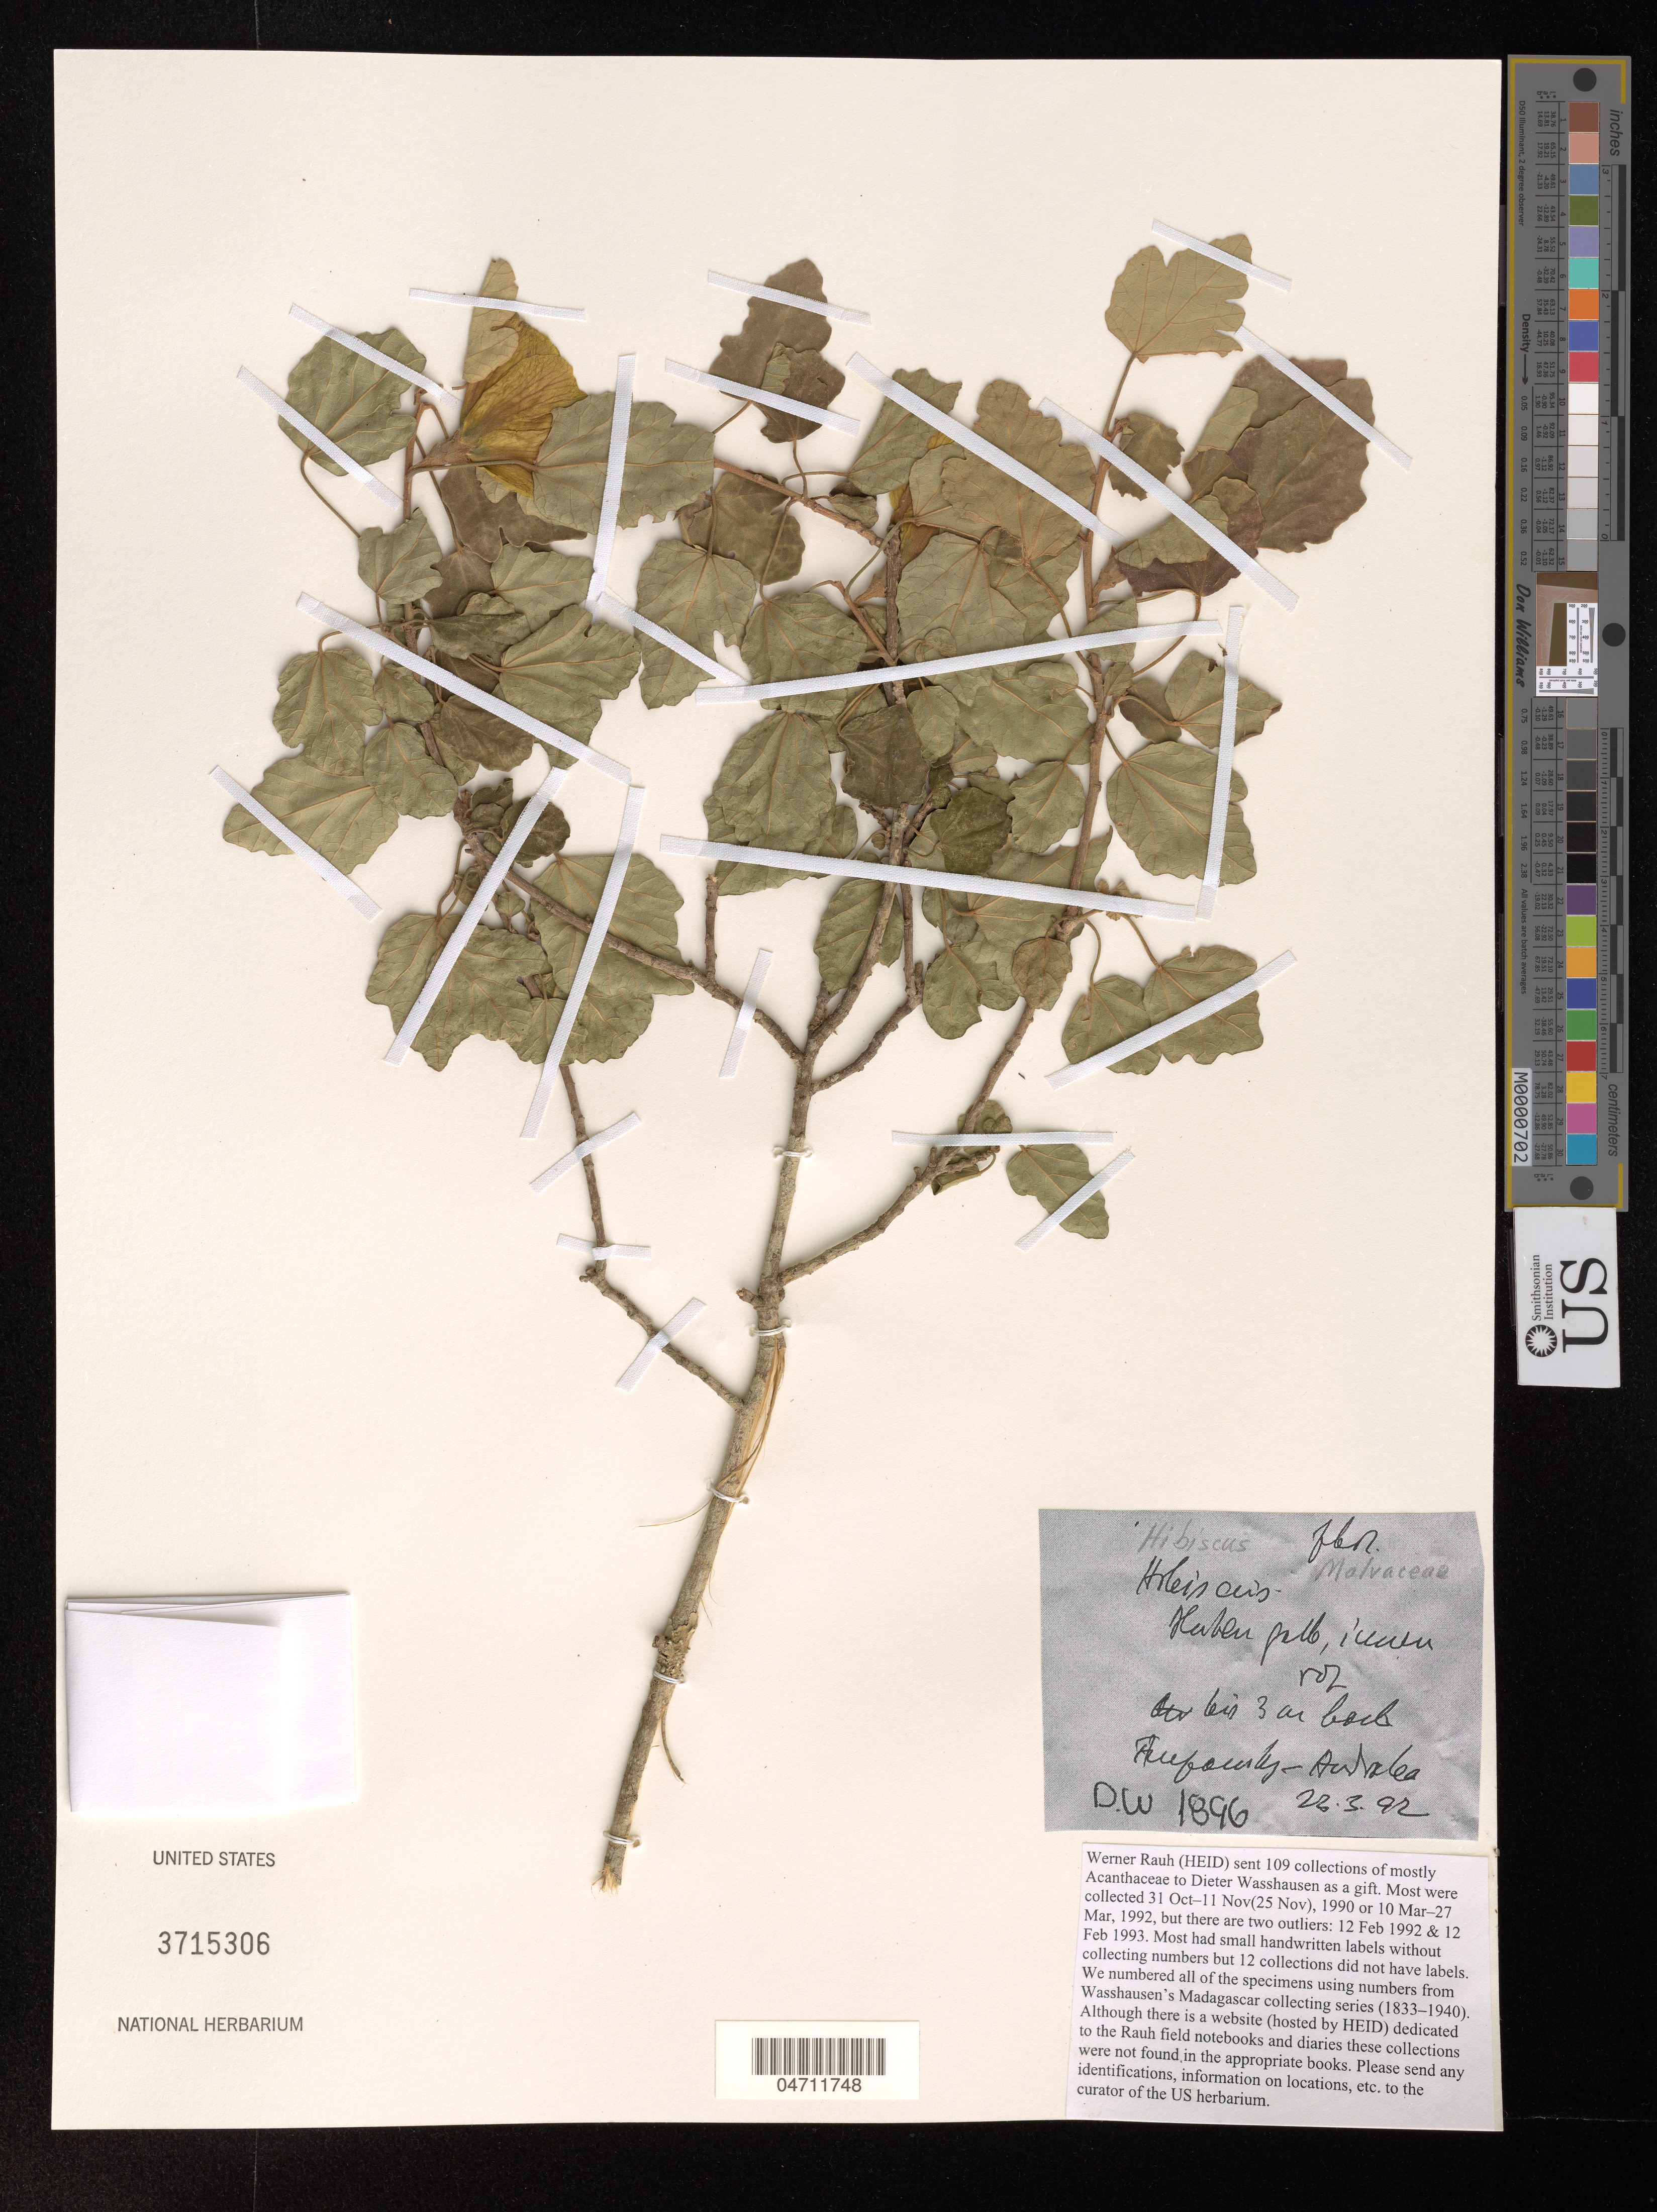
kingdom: Plantae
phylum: Tracheophyta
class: Magnoliopsida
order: Malvales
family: Malvaceae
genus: Hibiscus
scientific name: Hibiscus sp.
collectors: W. Rauh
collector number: DW 1896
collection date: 1992-03-23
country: Madagascar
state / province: Tulear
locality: Androka, Ampanihy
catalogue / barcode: US 3715306